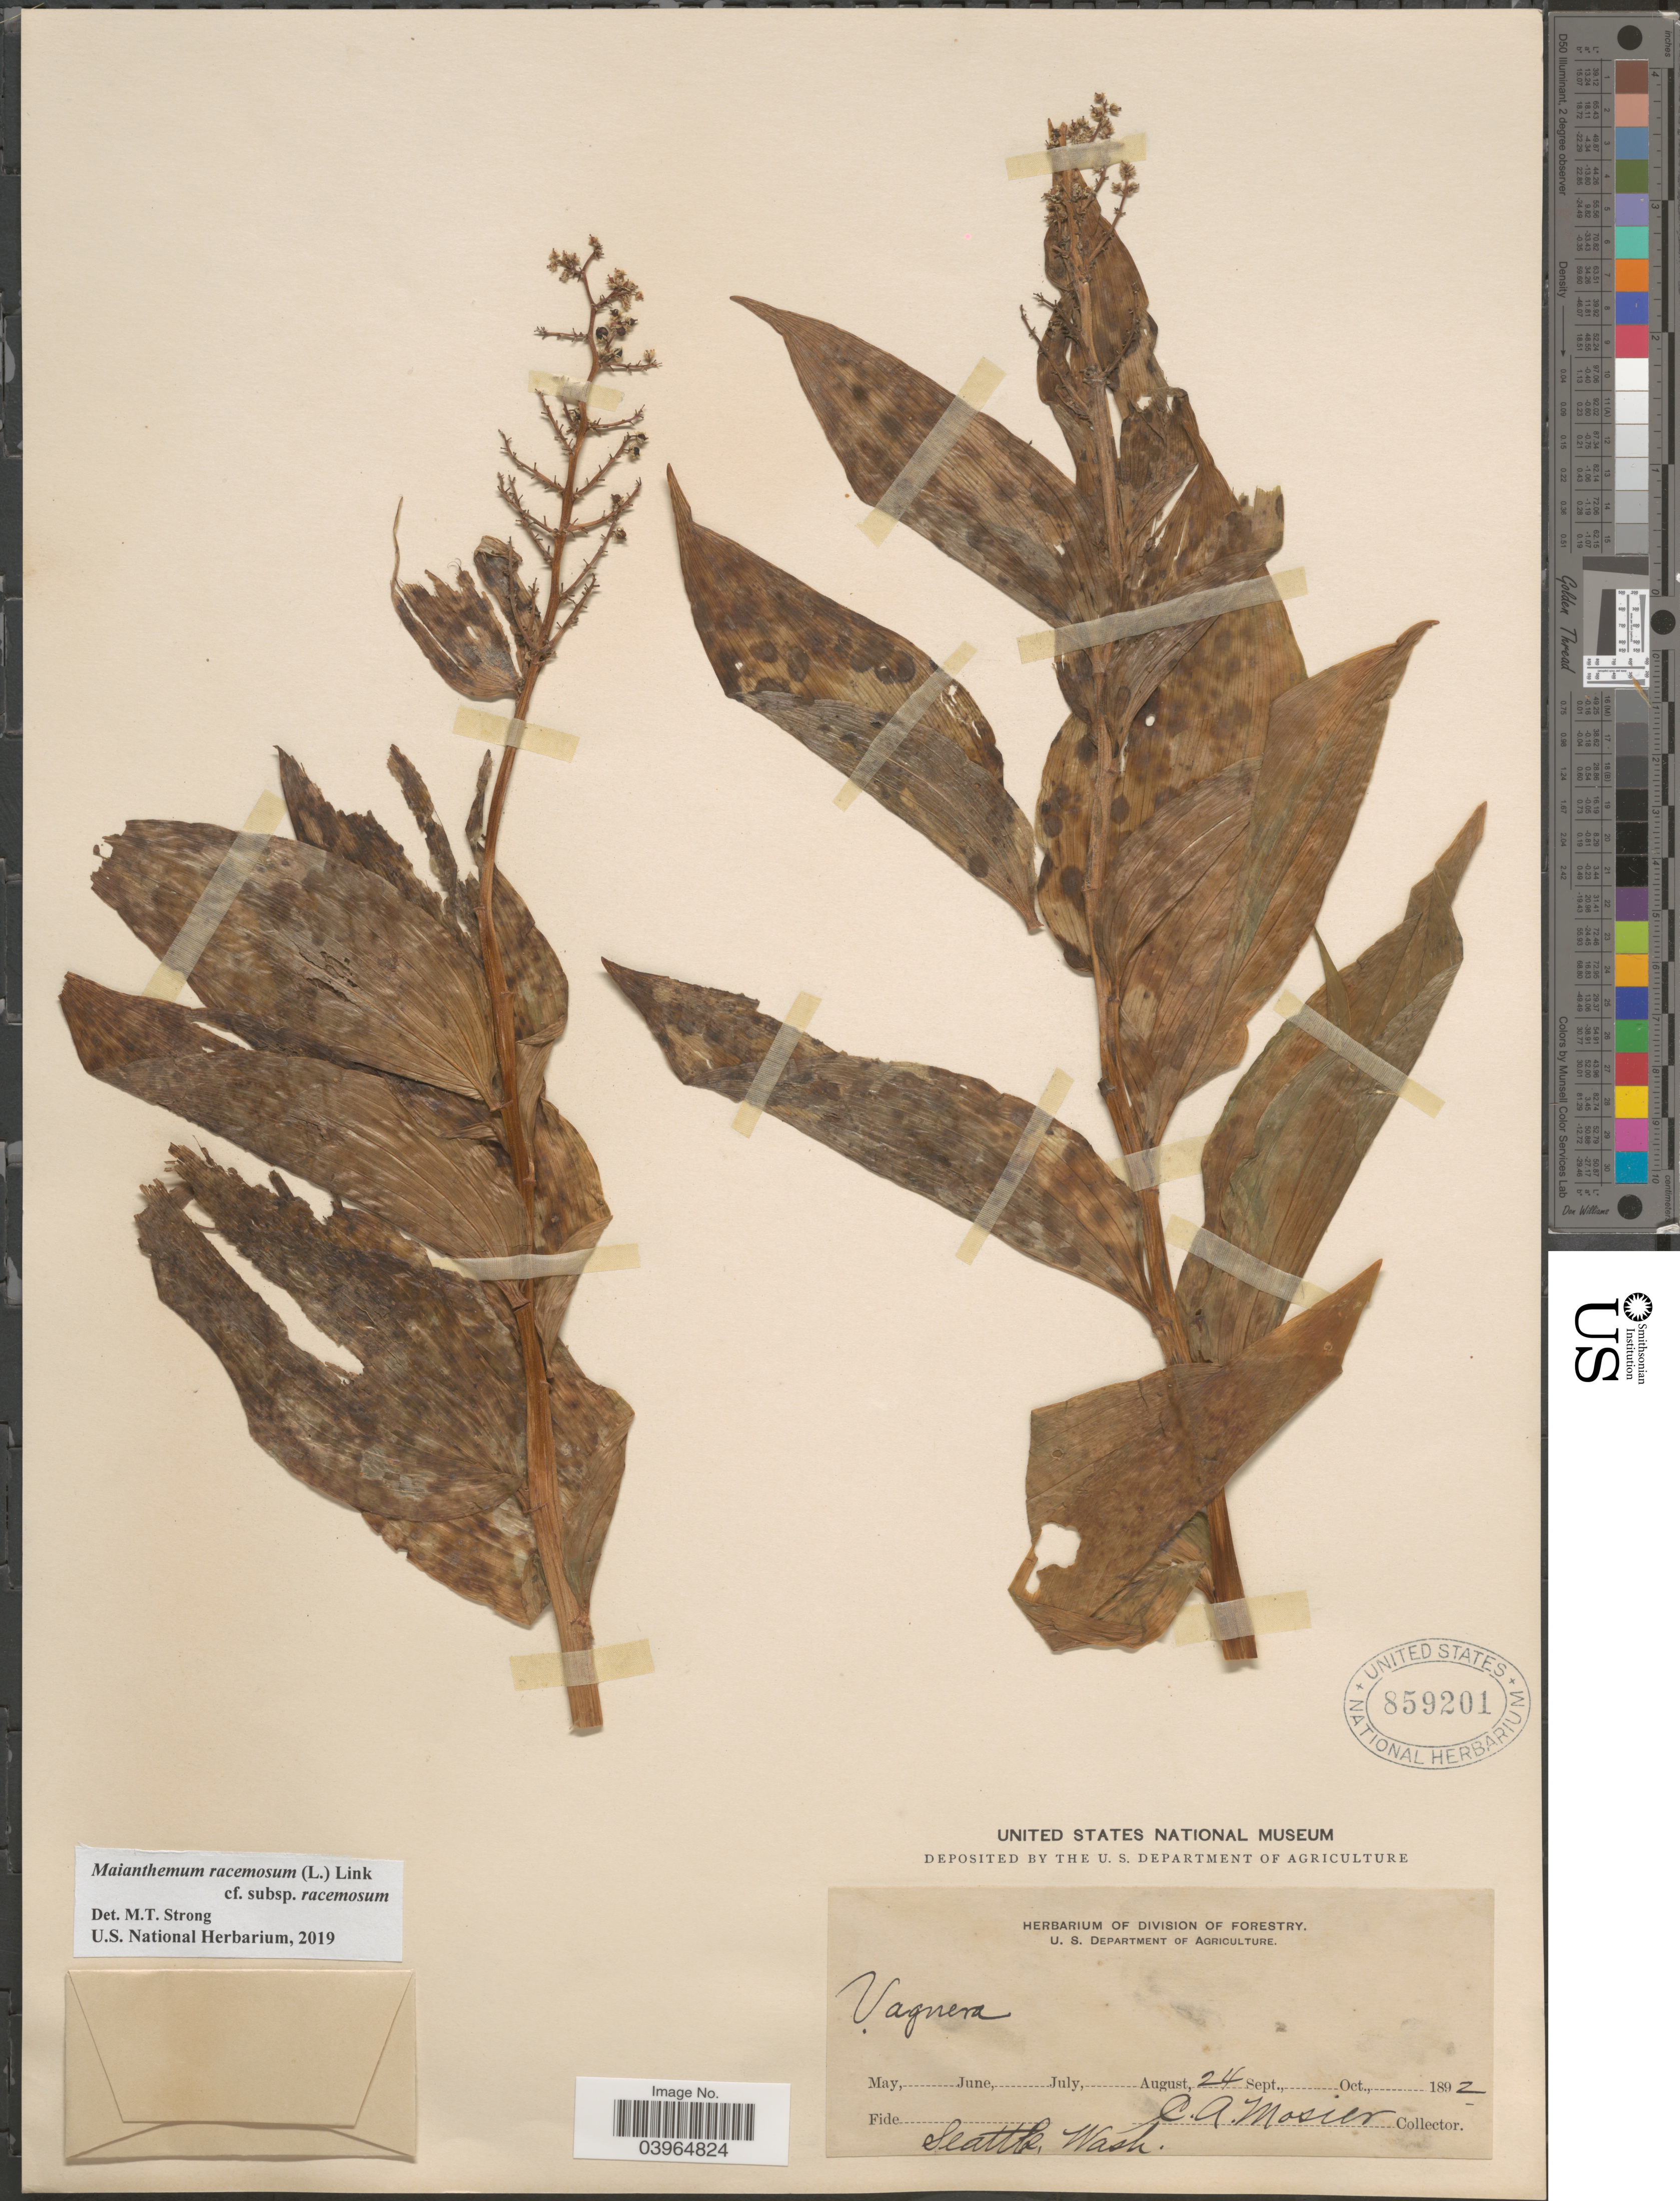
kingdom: Plantae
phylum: Tracheophyta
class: Liliopsida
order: Asparagales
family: Asparagaceae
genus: Maianthemum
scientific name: Maianthemum racemosum subsp. racemosum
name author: (L.) Link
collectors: C. A. Mosier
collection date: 1892-08-24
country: United States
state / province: Washington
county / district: King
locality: Seattle.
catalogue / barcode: US 859201